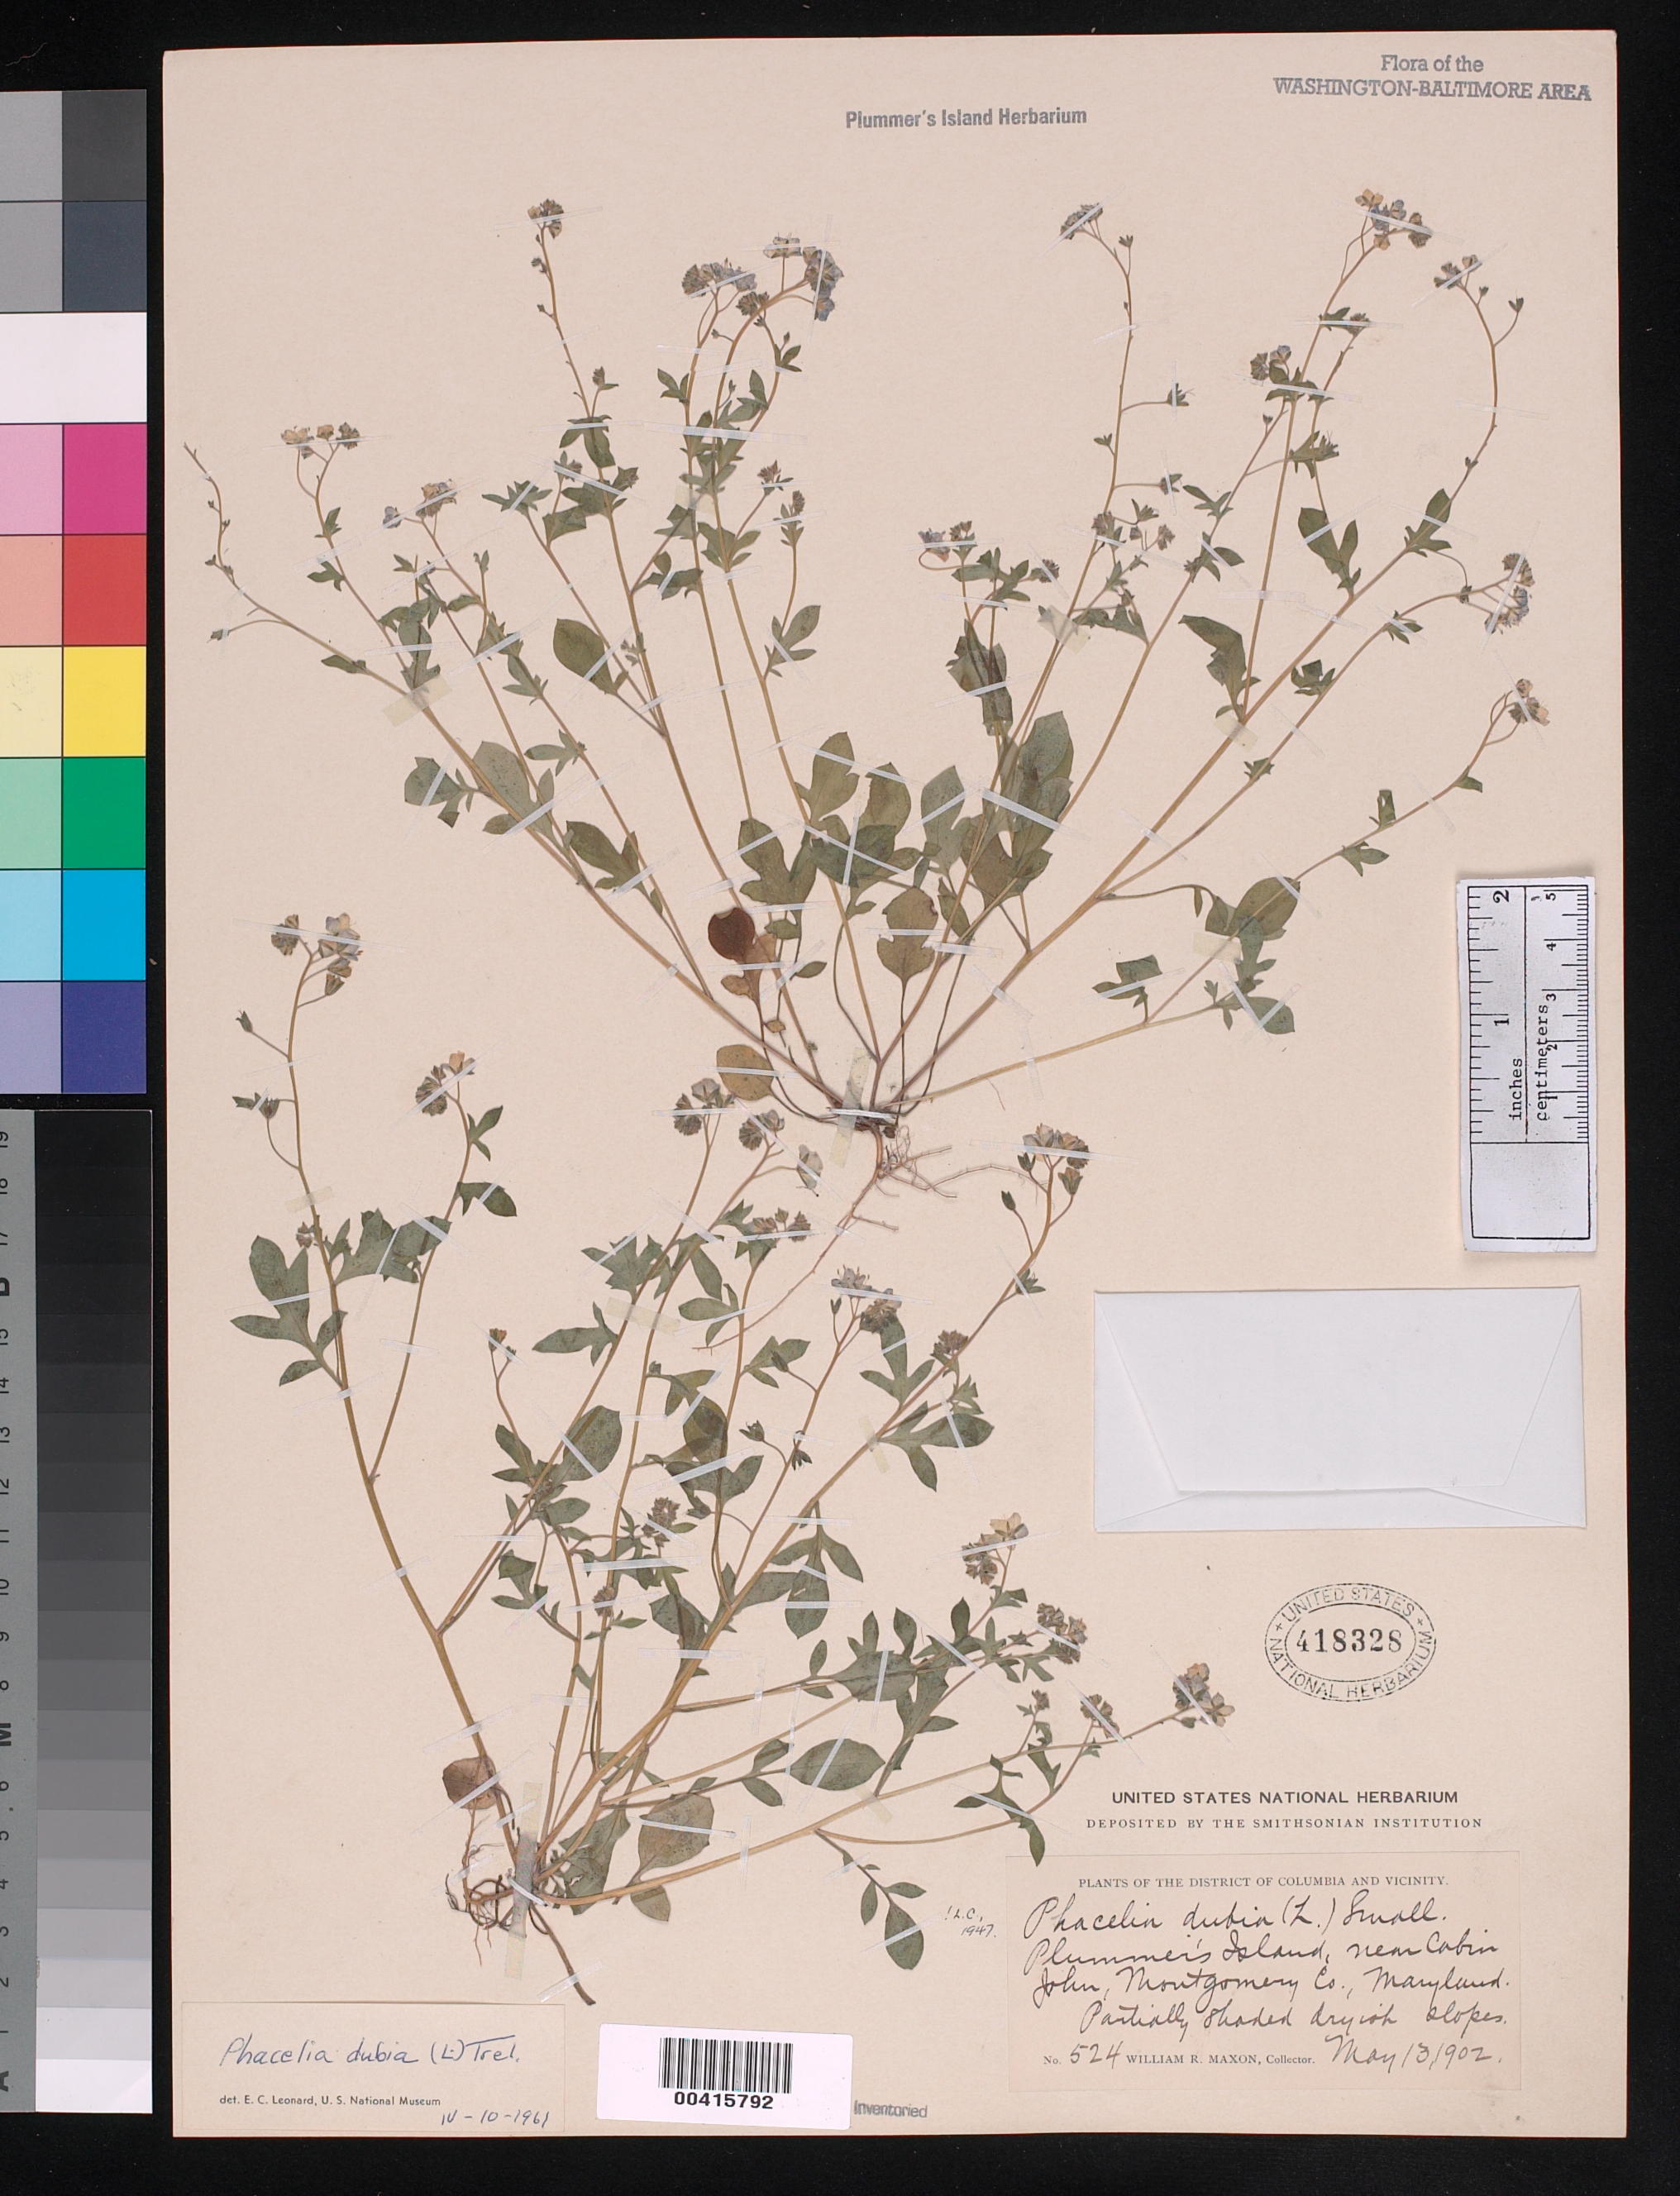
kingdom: Plantae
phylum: Tracheophyta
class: Magnoliopsida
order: Boraginales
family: Hydrophyllaceae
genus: Phacelia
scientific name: Phacelia dubia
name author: (L.) Trel.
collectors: W. R. Maxon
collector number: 524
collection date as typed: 13 May 1902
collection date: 1902-05-13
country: United States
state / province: Maryland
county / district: Montgomery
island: Plummers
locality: Plummer's Island C. & O. Canal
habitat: Partially shaded dryish slopes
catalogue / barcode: US 418328